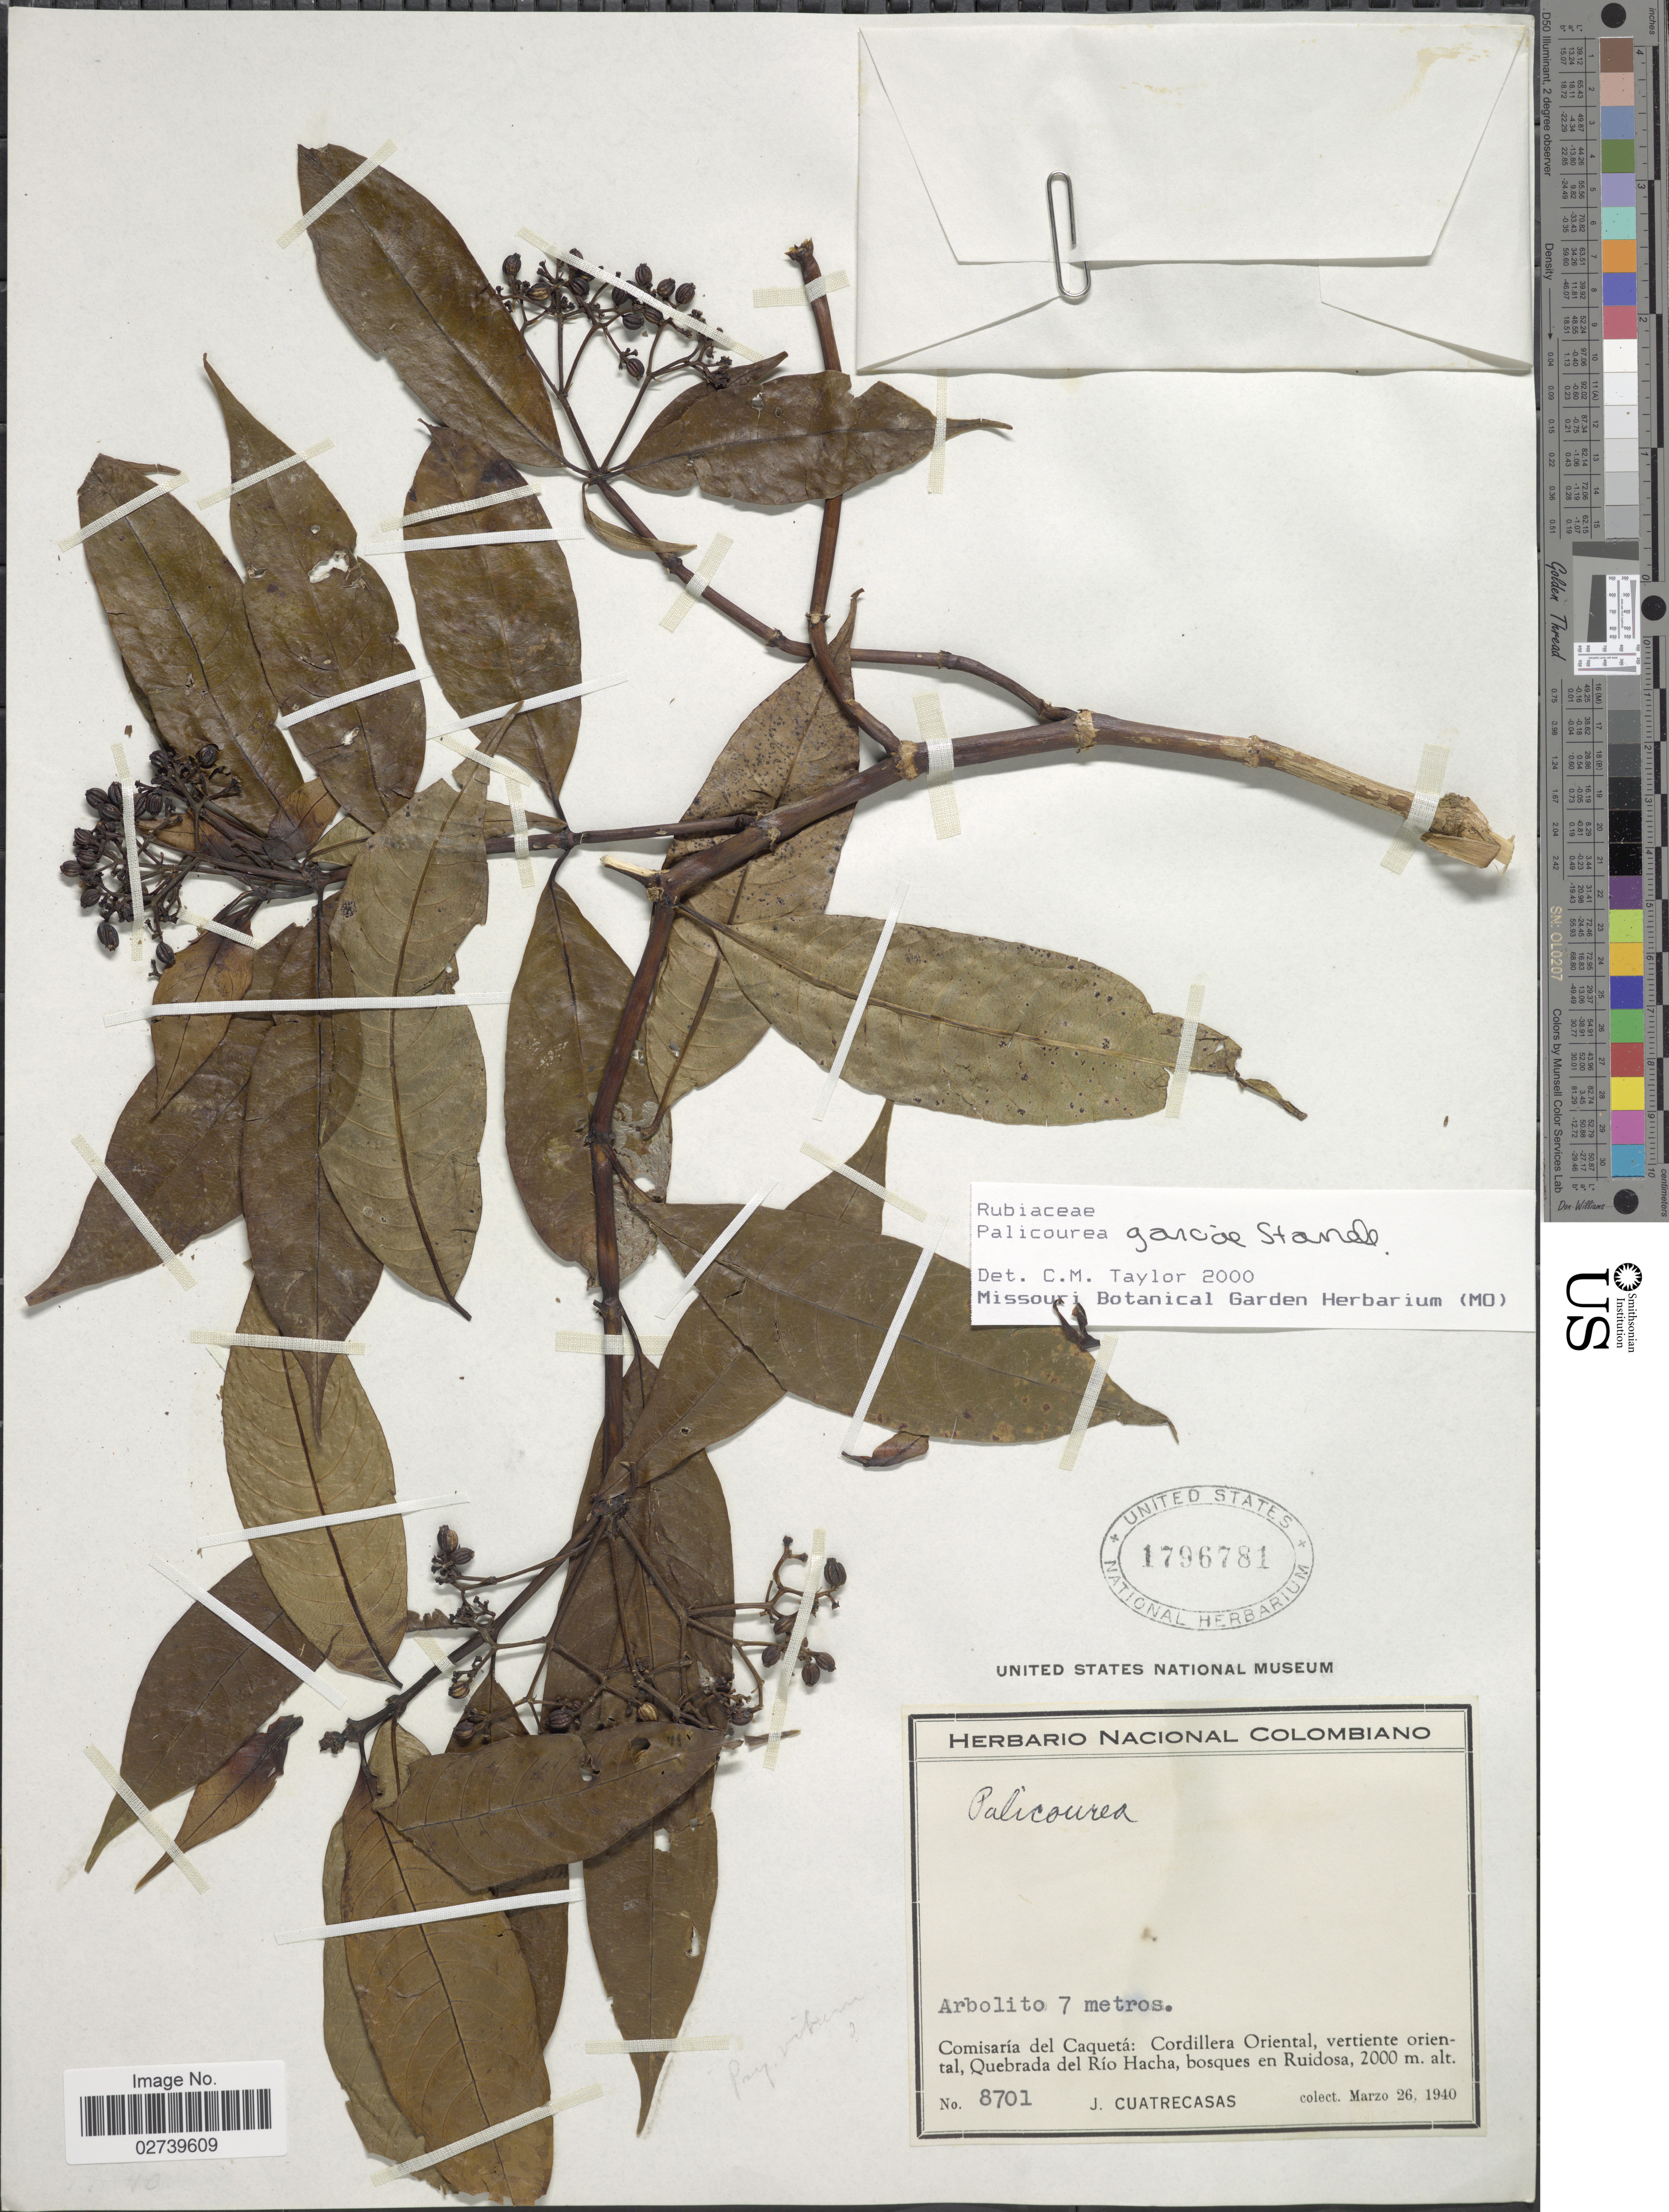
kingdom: Plantae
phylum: Tracheophyta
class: Magnoliopsida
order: Gentianales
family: Rubiaceae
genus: Palicourea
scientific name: Palicourea garciae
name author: Standl.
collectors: J. Cuatrecasas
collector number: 8701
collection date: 1940-03-26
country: Colombia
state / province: Caquetá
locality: Comisaria del Caqueta: Cordillera Oriental, vertiente oriental, Quebrada del Rio Hacha, bosques en Ruidosa.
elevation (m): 2000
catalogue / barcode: US 1796781